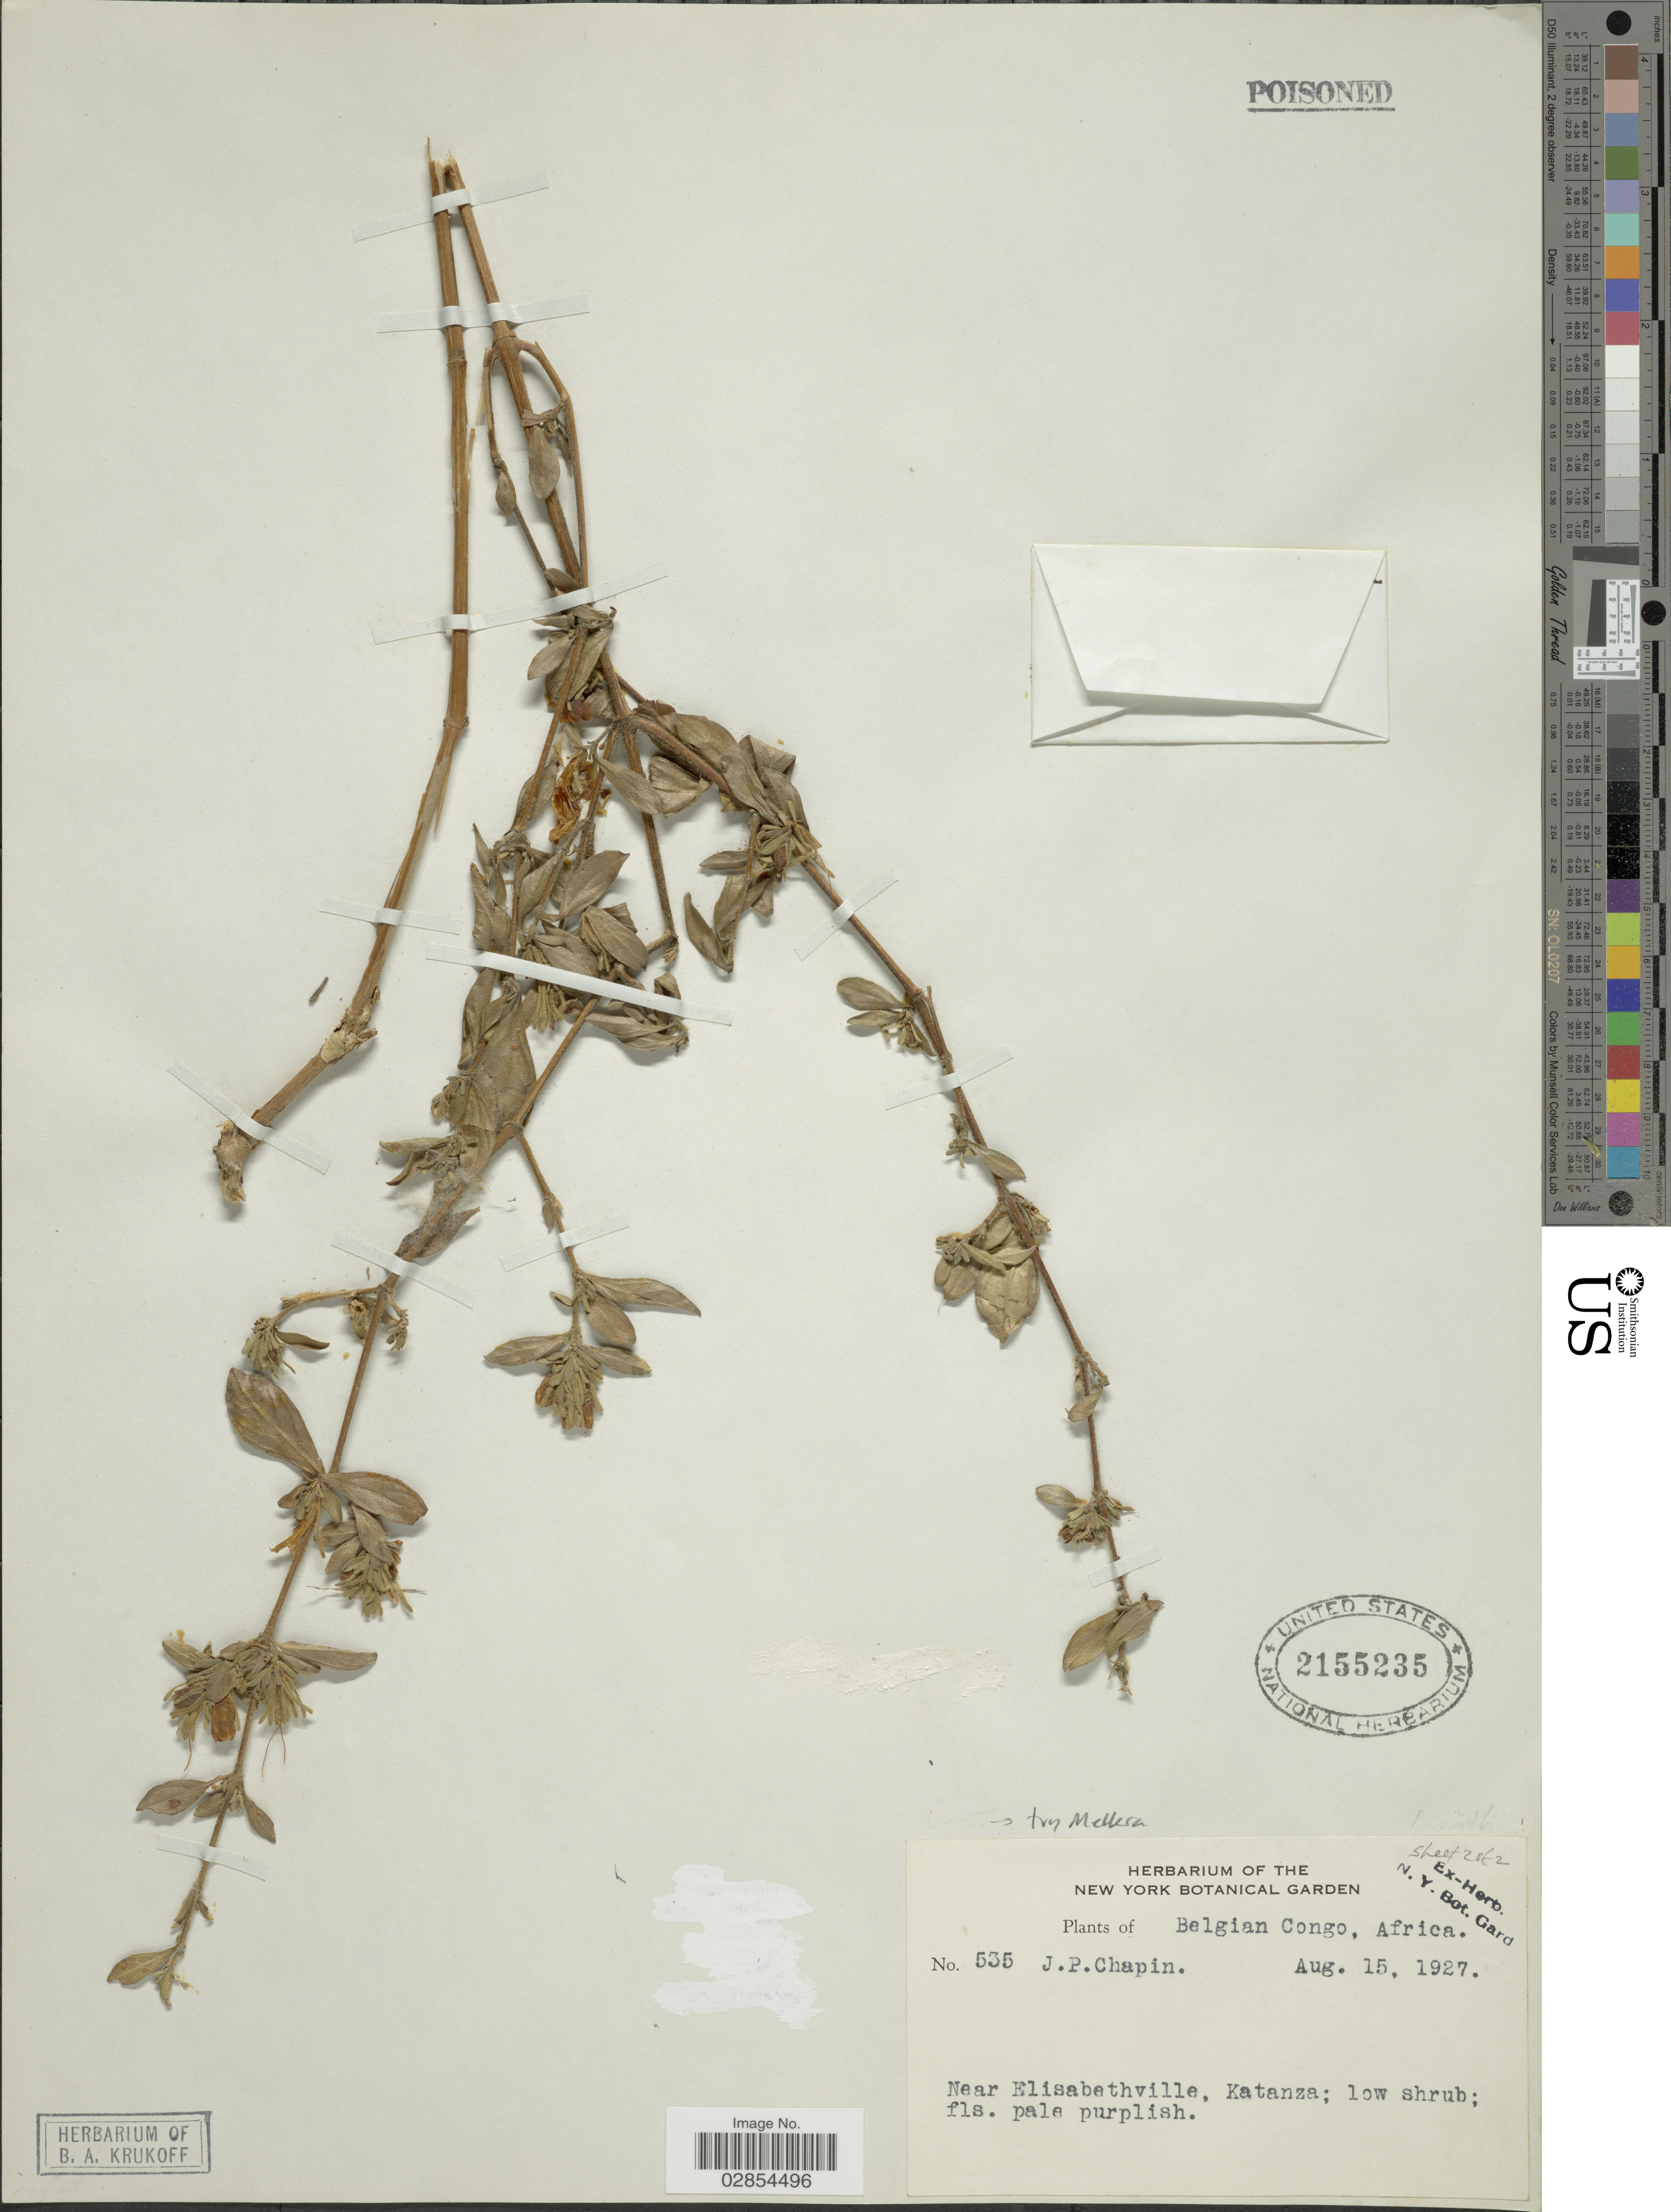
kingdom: Plantae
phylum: Tracheophyta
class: Magnoliopsida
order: Lamiales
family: Acanthaceae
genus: Mellera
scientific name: Mellera sp.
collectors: J. Chapin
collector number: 535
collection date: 1927-08-15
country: Congo, Democratic Republic of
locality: Belgian Congo. Near Elizabethville, Katanza.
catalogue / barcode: US 2155235